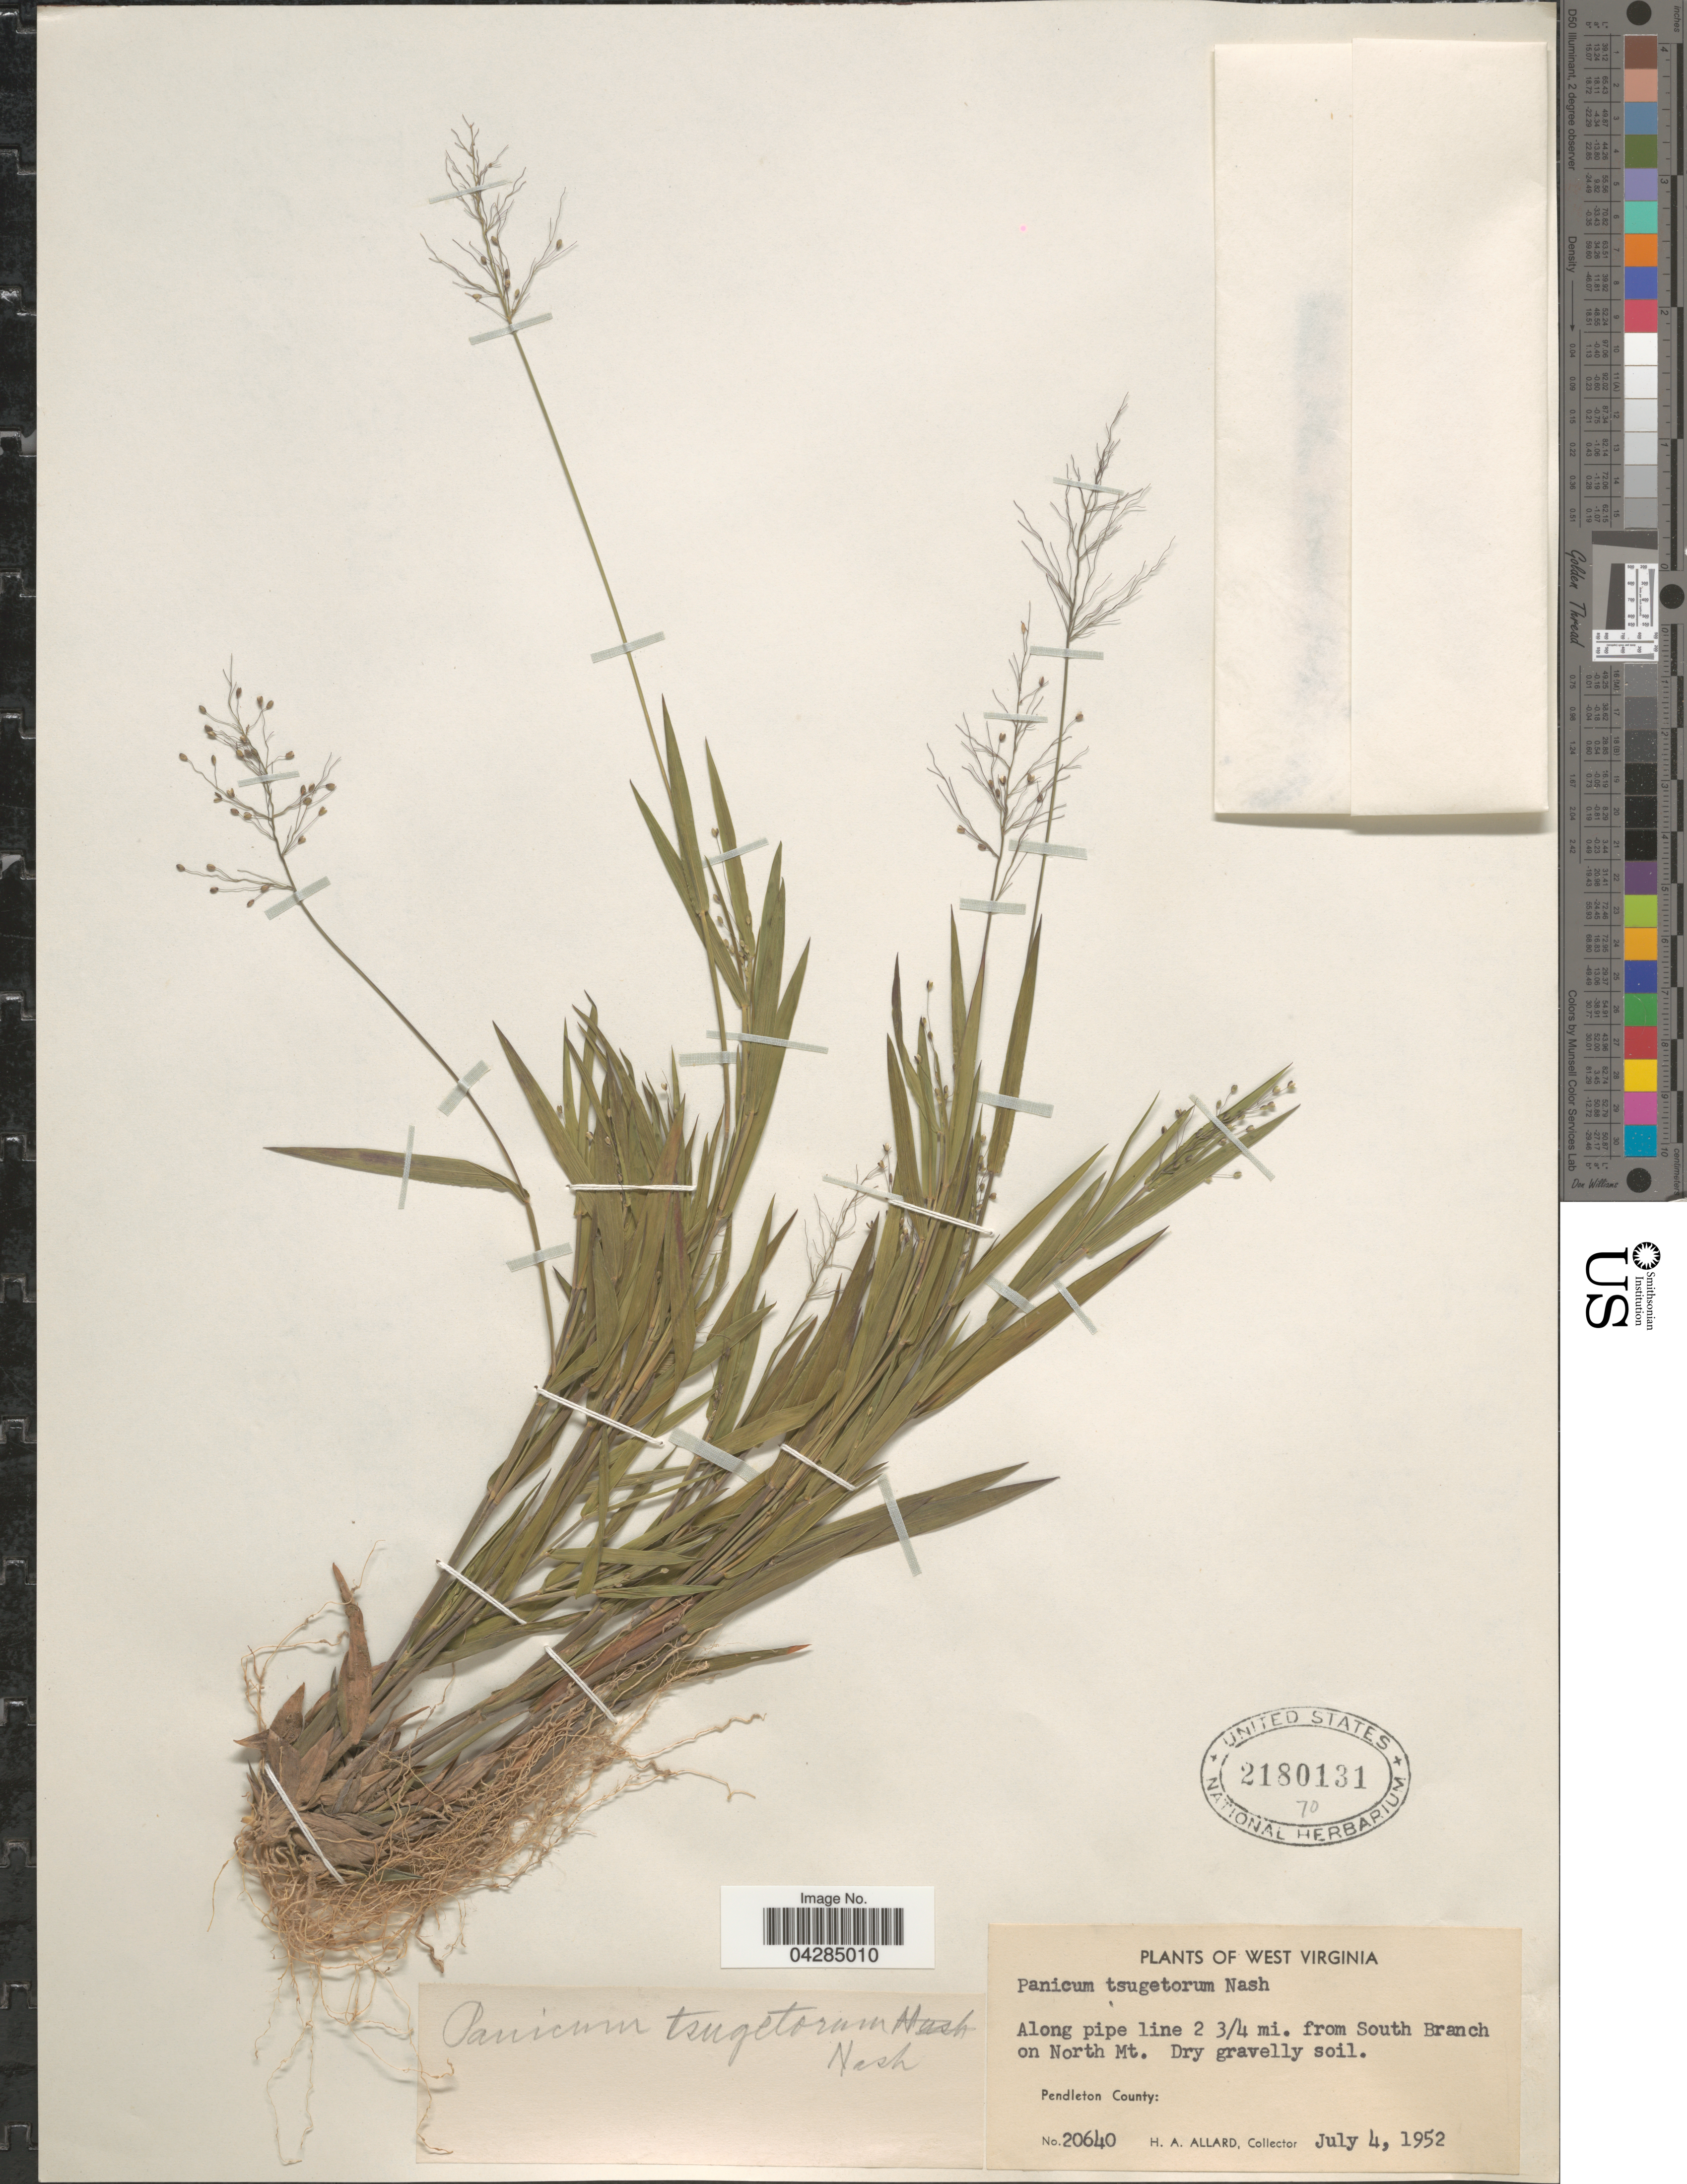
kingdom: Plantae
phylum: Tracheophyta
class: Liliopsida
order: Poales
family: Poaceae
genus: Dichanthelium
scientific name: Dichanthelium portoricense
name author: (Desv. ex Ham.) B.F. Hansen & Wunderlin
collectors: H. A. Allard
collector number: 20640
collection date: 1952-07-04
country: United States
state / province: West Virginia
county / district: Pendleton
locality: Along pipe line 2 ¾ mi. from South Branch on North Mt. Pendleton County.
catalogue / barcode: US 2180131